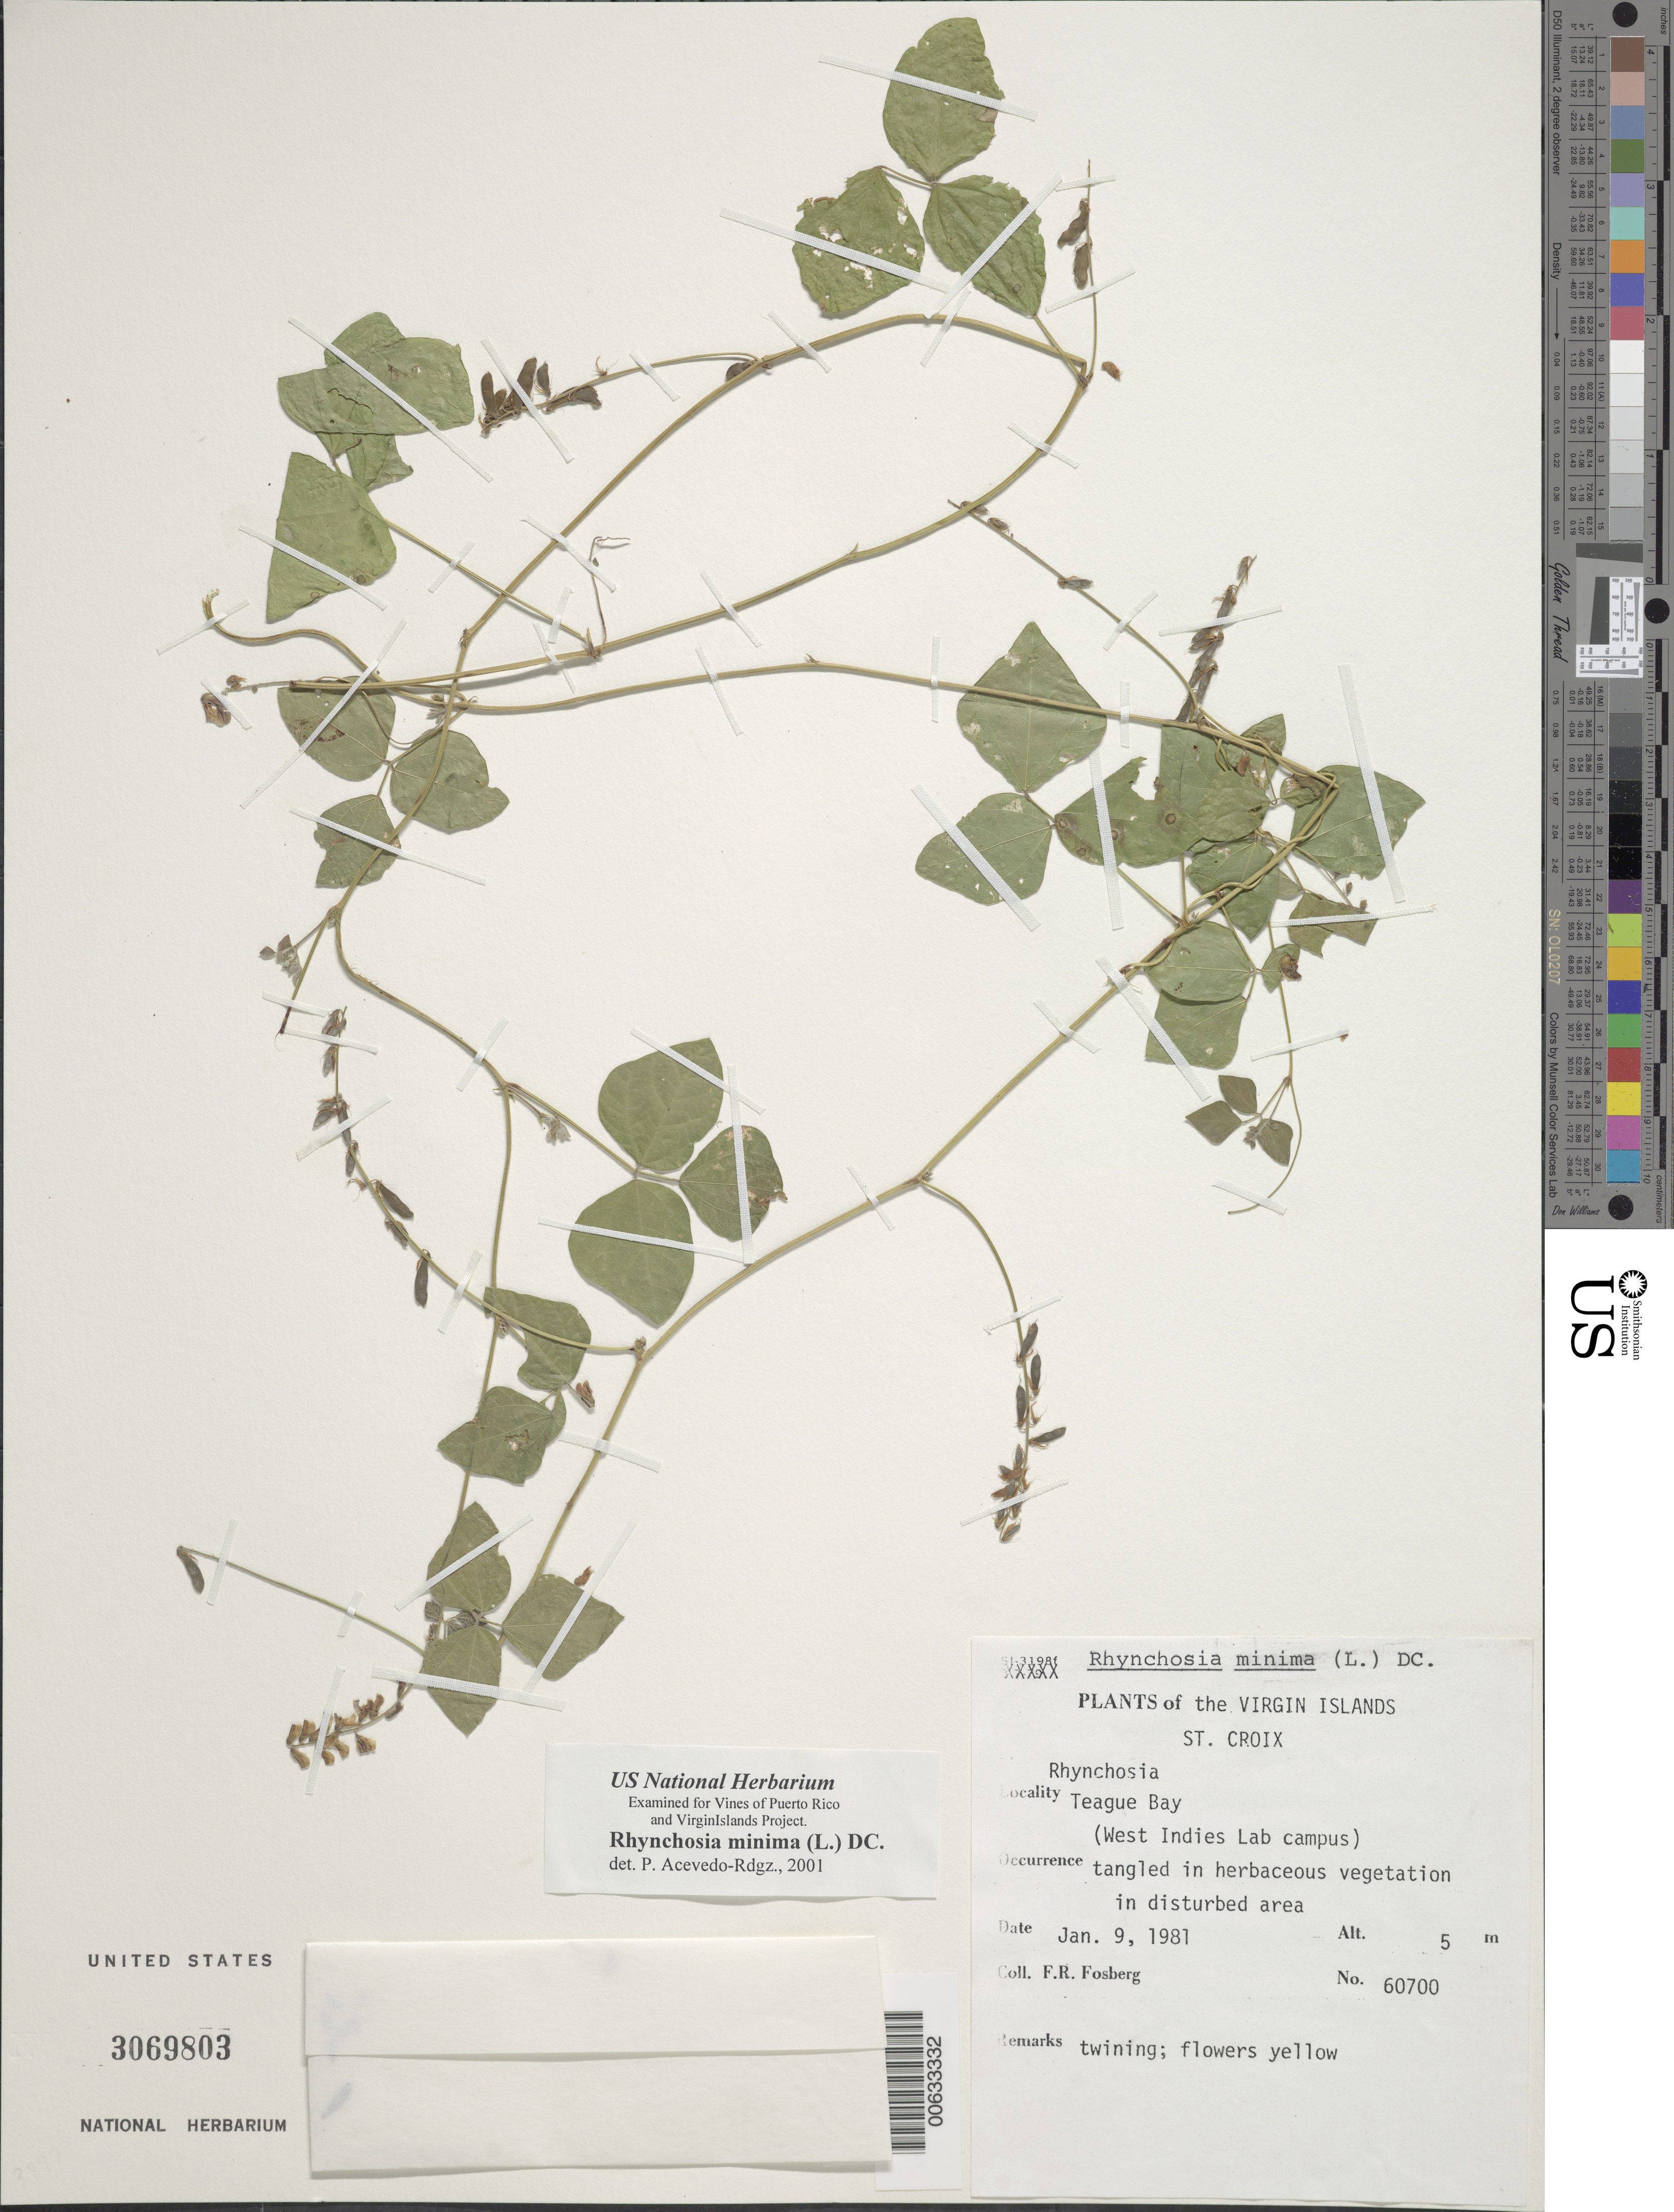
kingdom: Plantae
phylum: Tracheophyta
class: Magnoliopsida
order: Fabales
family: Fabaceae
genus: Rhynchosia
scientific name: Rhynchosia minima var. minima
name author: (L.) DC.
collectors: F. R. Fosberg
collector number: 60700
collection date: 1981-01-09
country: U.S. Virgin Islands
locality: The Virgin Islands, St. Croix, Teague Bay (West Indies Lab Campus)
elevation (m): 5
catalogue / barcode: US 3069803